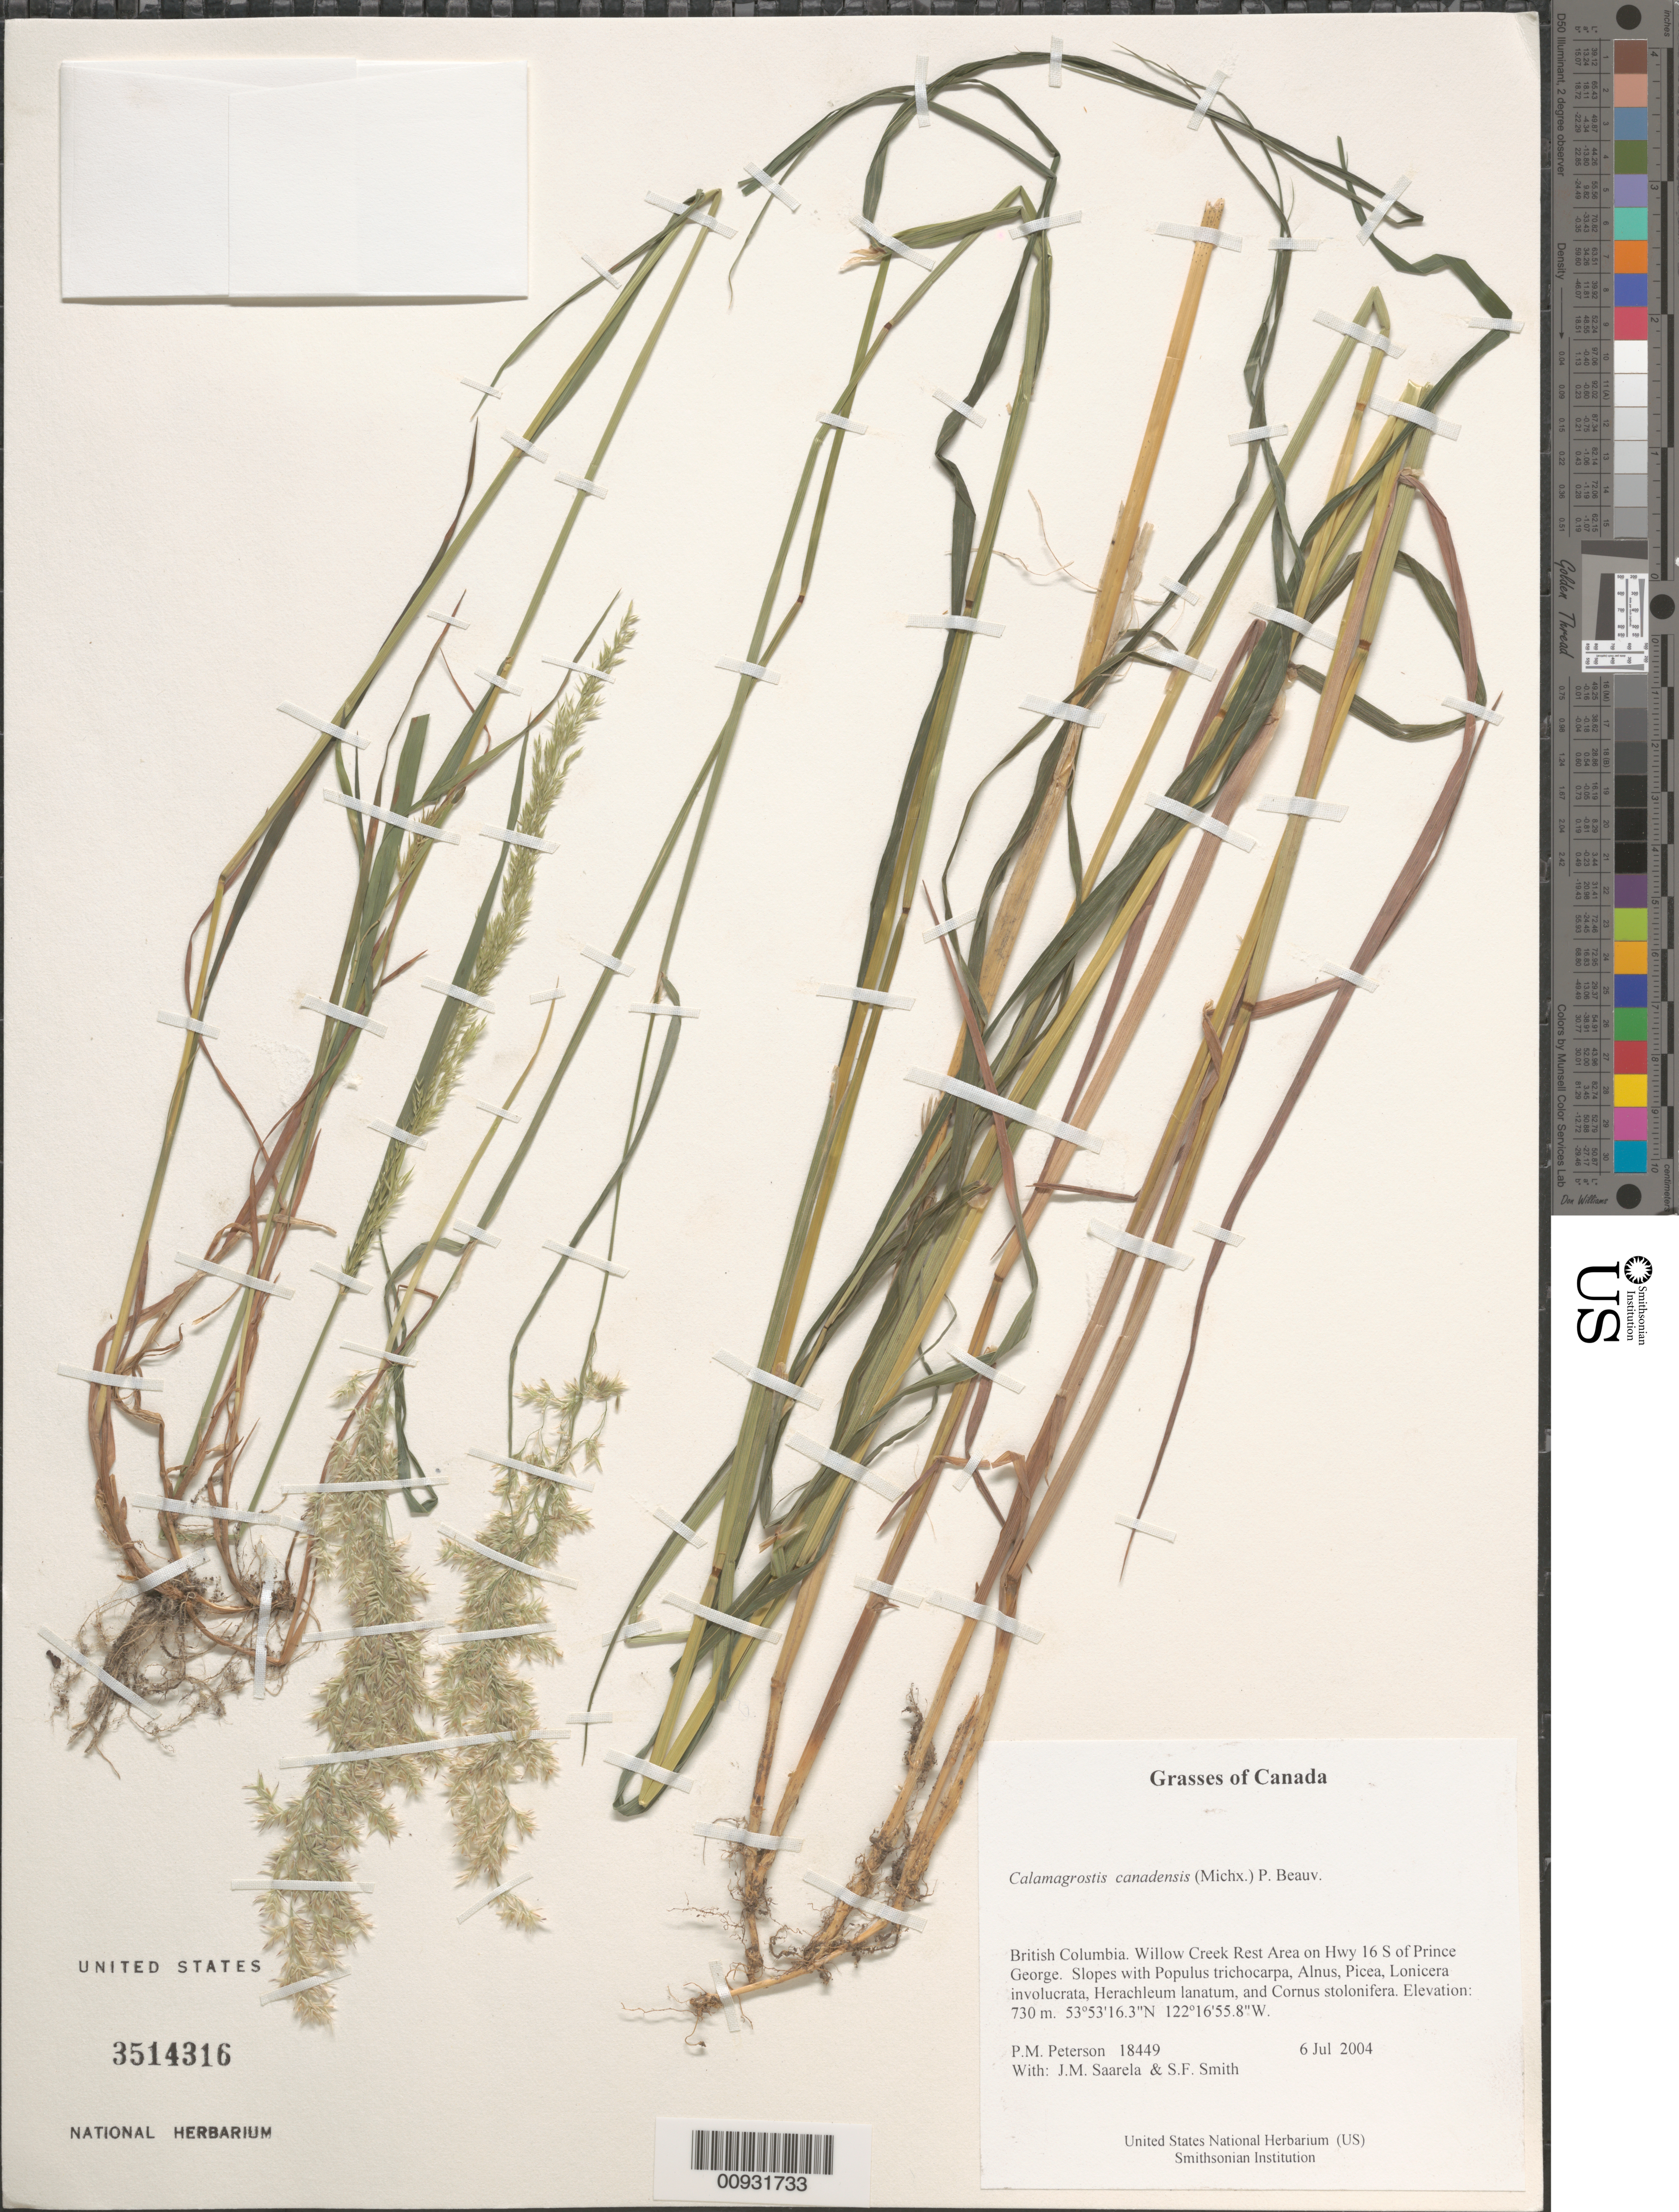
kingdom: Plantae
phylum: Tracheophyta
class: Liliopsida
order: Poales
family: Poaceae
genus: Calamagrostis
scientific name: Calamagrostis canadensis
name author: (Michx.) P. Beauv.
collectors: P. M. Peterson, J. Saarela & S.F. Smith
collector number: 18449-a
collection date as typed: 06 Jul 2004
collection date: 2004-07-06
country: Canada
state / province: British Columbia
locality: Willow Creek Rest Area on Hwy 16 S of Prince George. Slopes with Populus trichocarpa, Alnus, Picea, Lonicera involucrata, Herachleum lanatum, and Cornus stolonifera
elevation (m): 730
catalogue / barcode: US 3514316